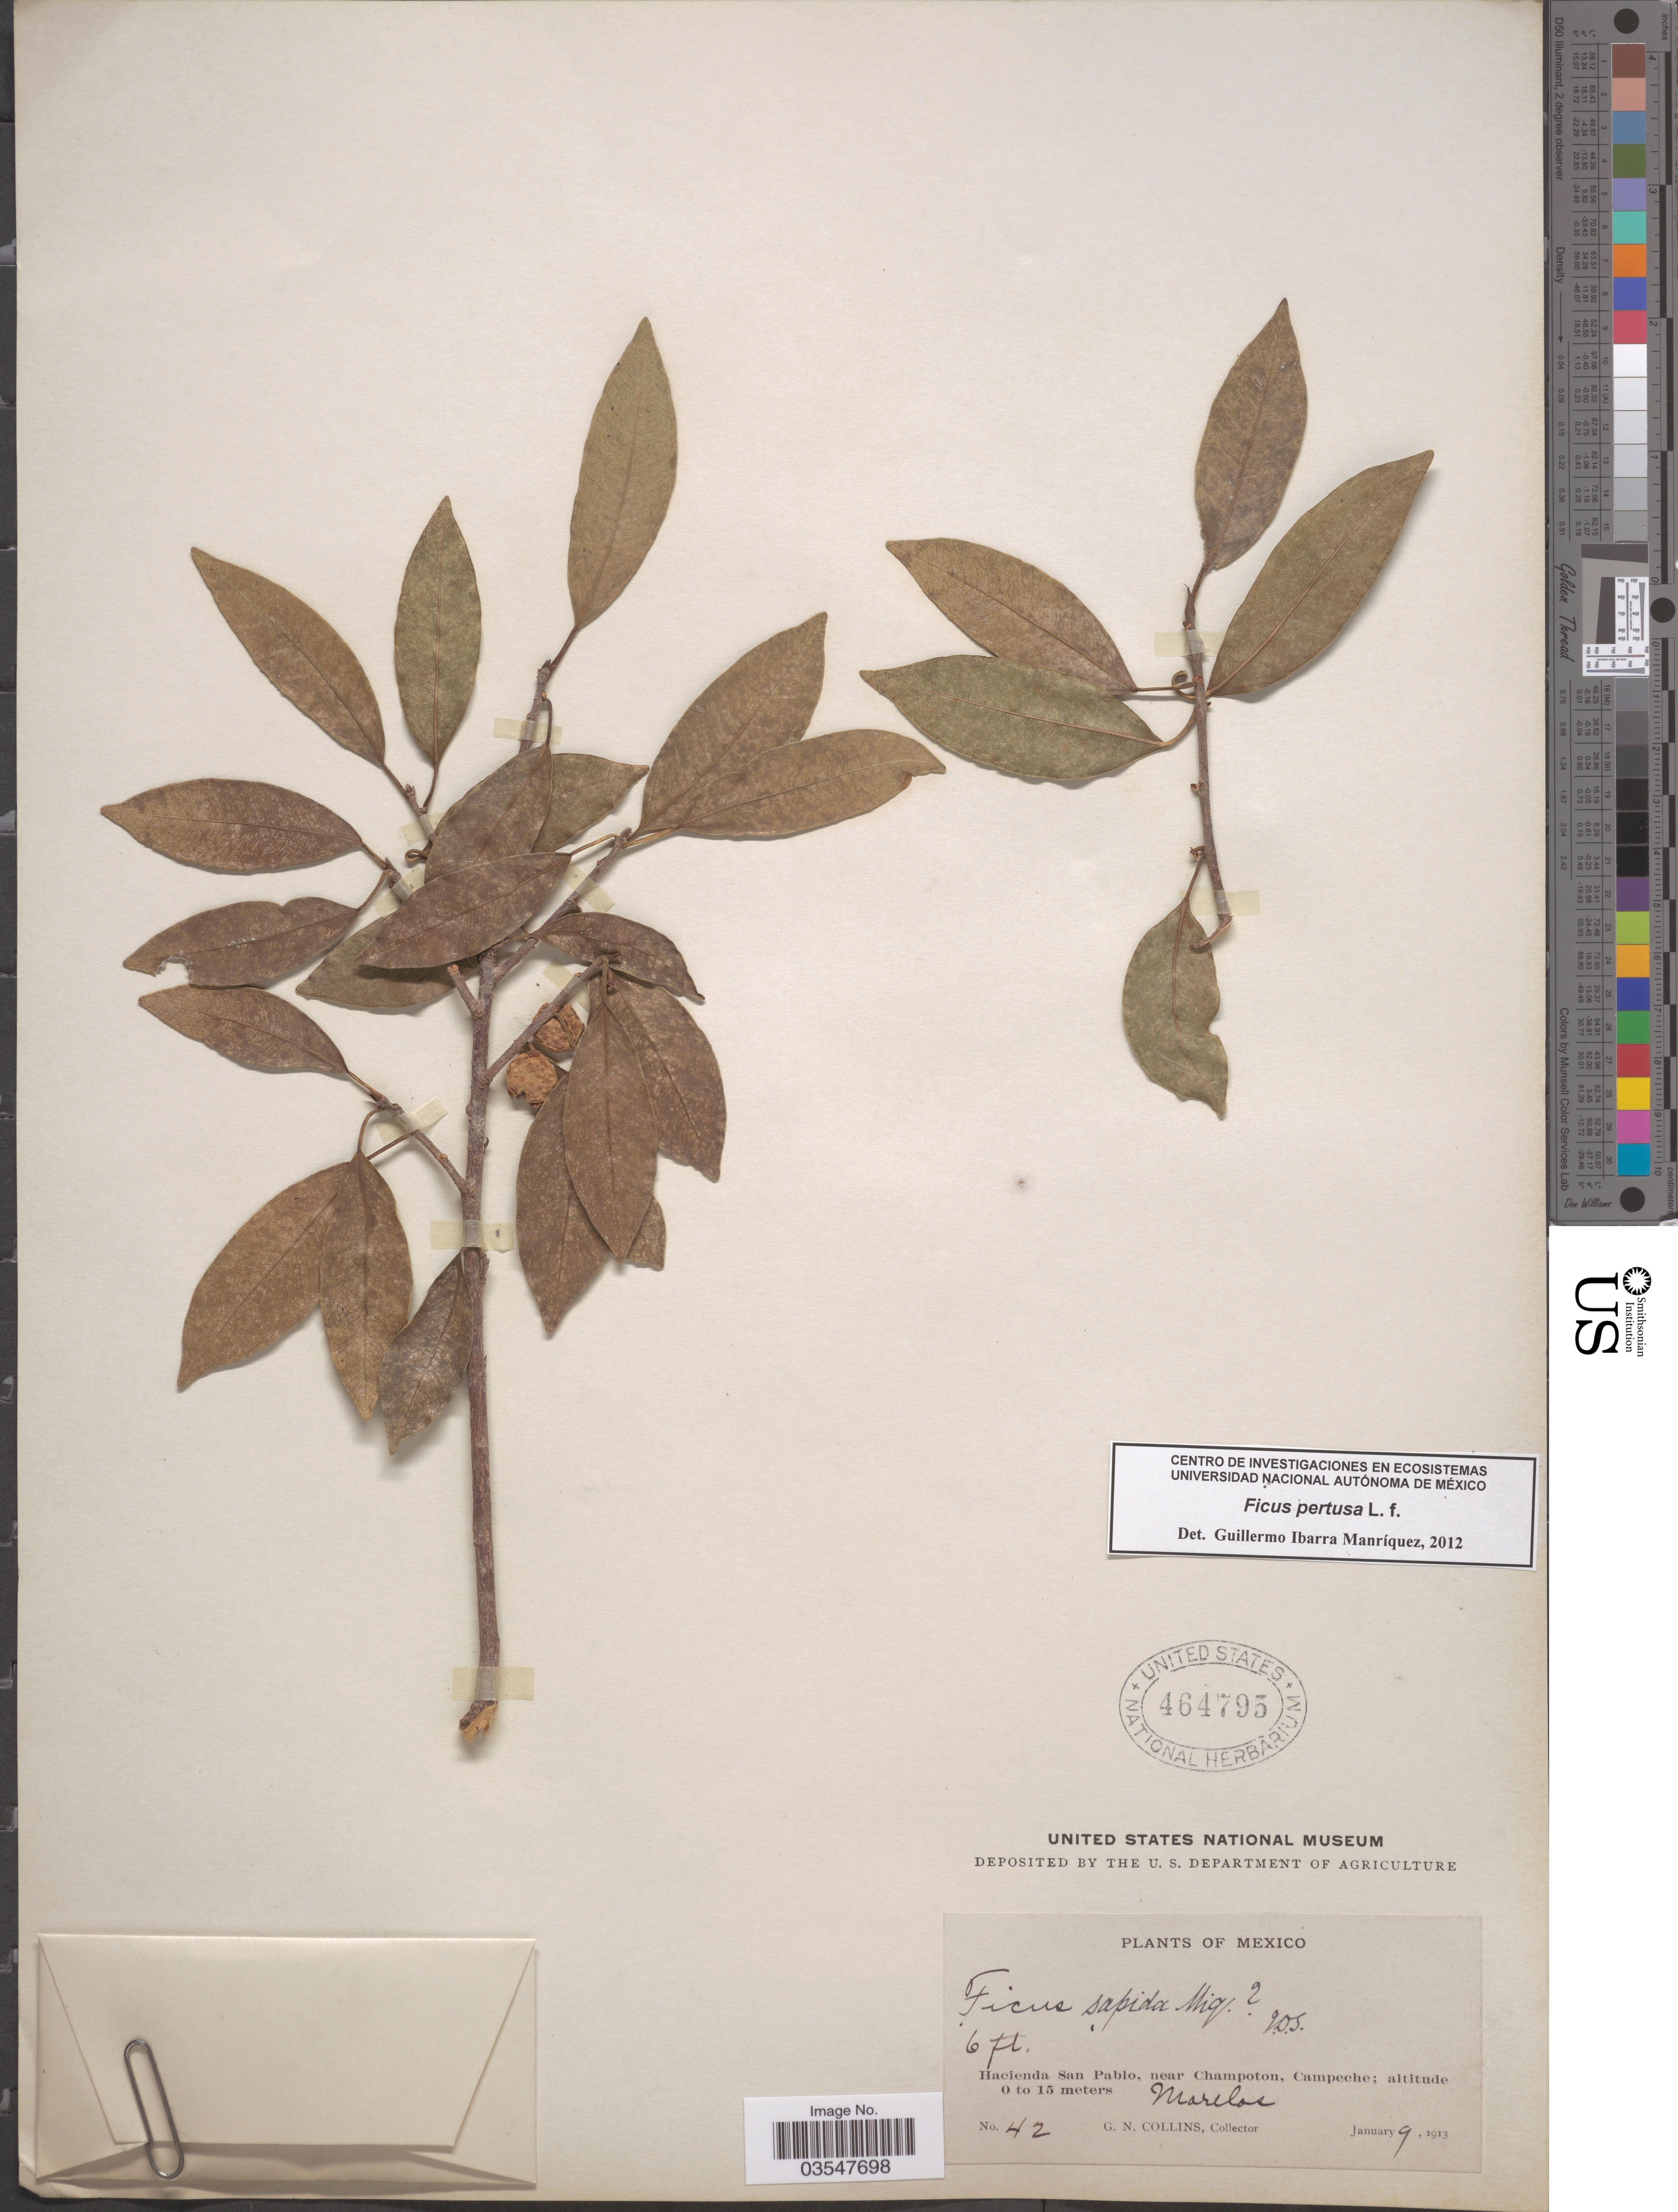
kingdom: Plantae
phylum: Tracheophyta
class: Magnoliopsida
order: Rosales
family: Moraceae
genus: Ficus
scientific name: Ficus padifolia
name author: Kunth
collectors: G. Collins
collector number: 42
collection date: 1913-01-09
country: Mexico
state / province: Morelos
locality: Hacienda San Pablo, near Champoton, Campeche.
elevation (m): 0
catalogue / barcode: US 464795